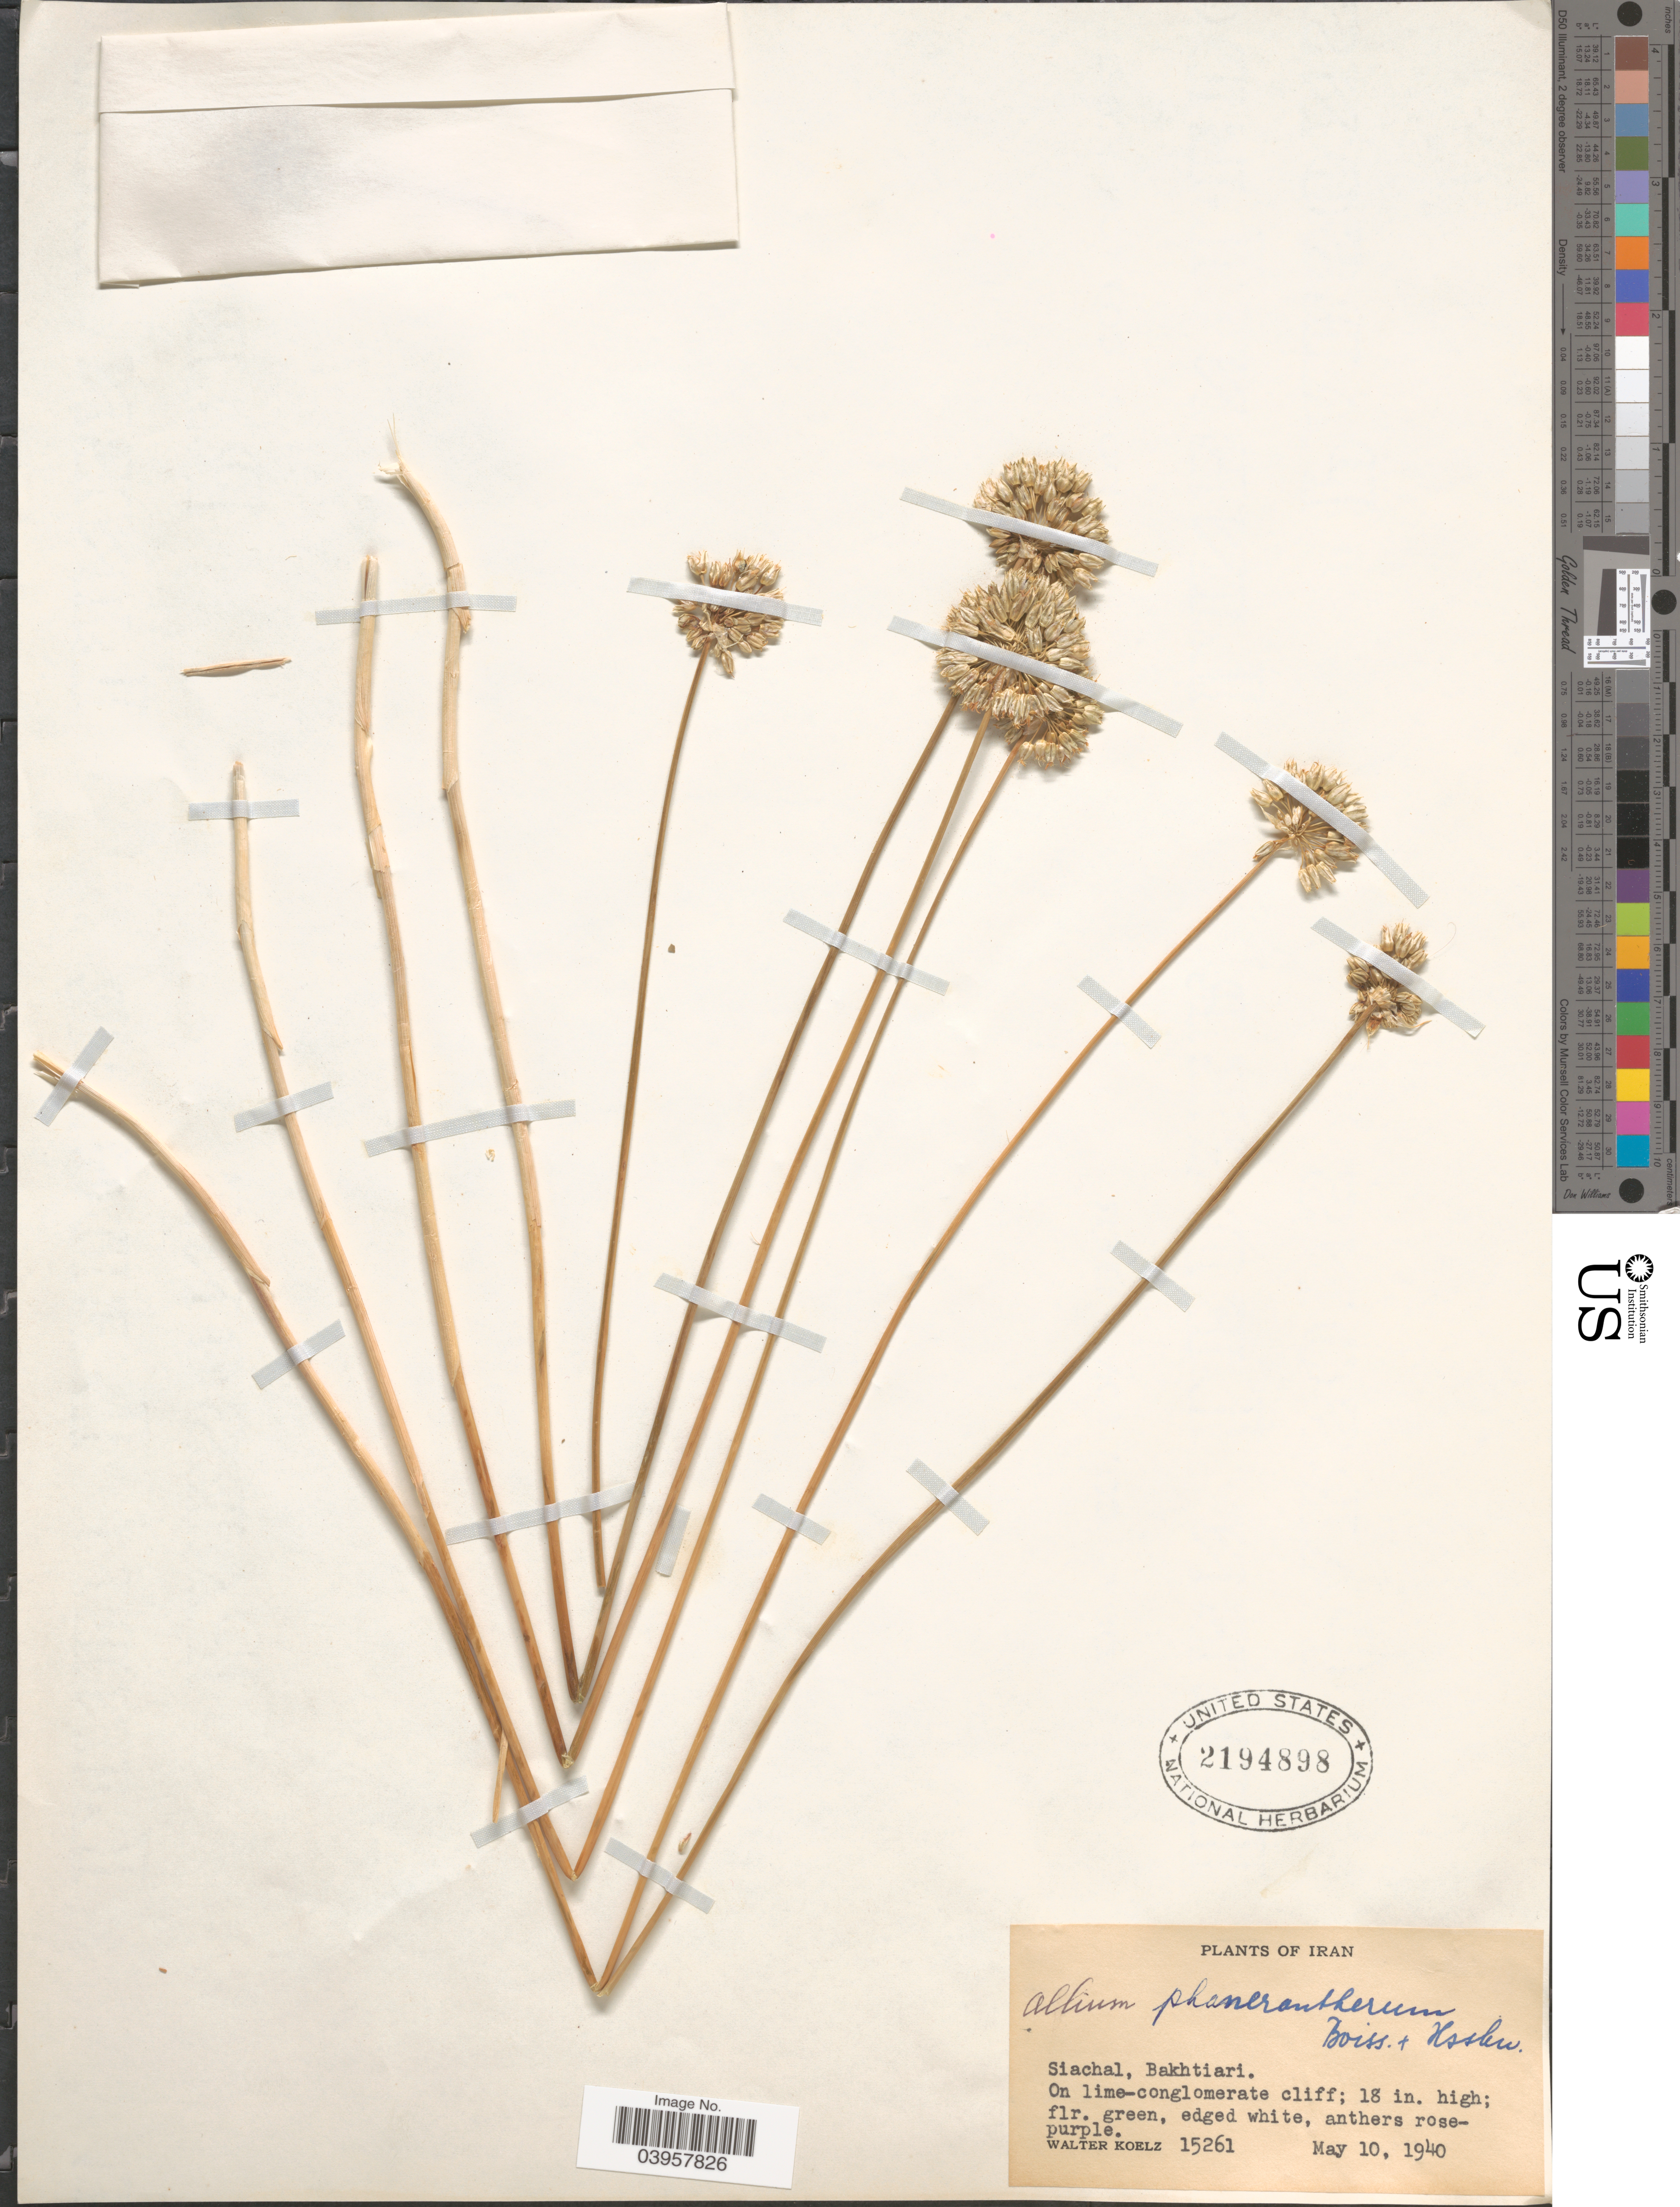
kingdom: Plantae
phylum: Tracheophyta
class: Liliopsida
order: Asparagales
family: Amaryllidaceae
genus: Allium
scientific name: Allium phanerantherum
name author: Boiss. & Hausskn.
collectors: W. N. Koelz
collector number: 15261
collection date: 1940-05-10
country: Iran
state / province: Chahar Mahaal and Bakhtiari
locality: Siachal, Bakhtiari.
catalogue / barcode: US 2194898